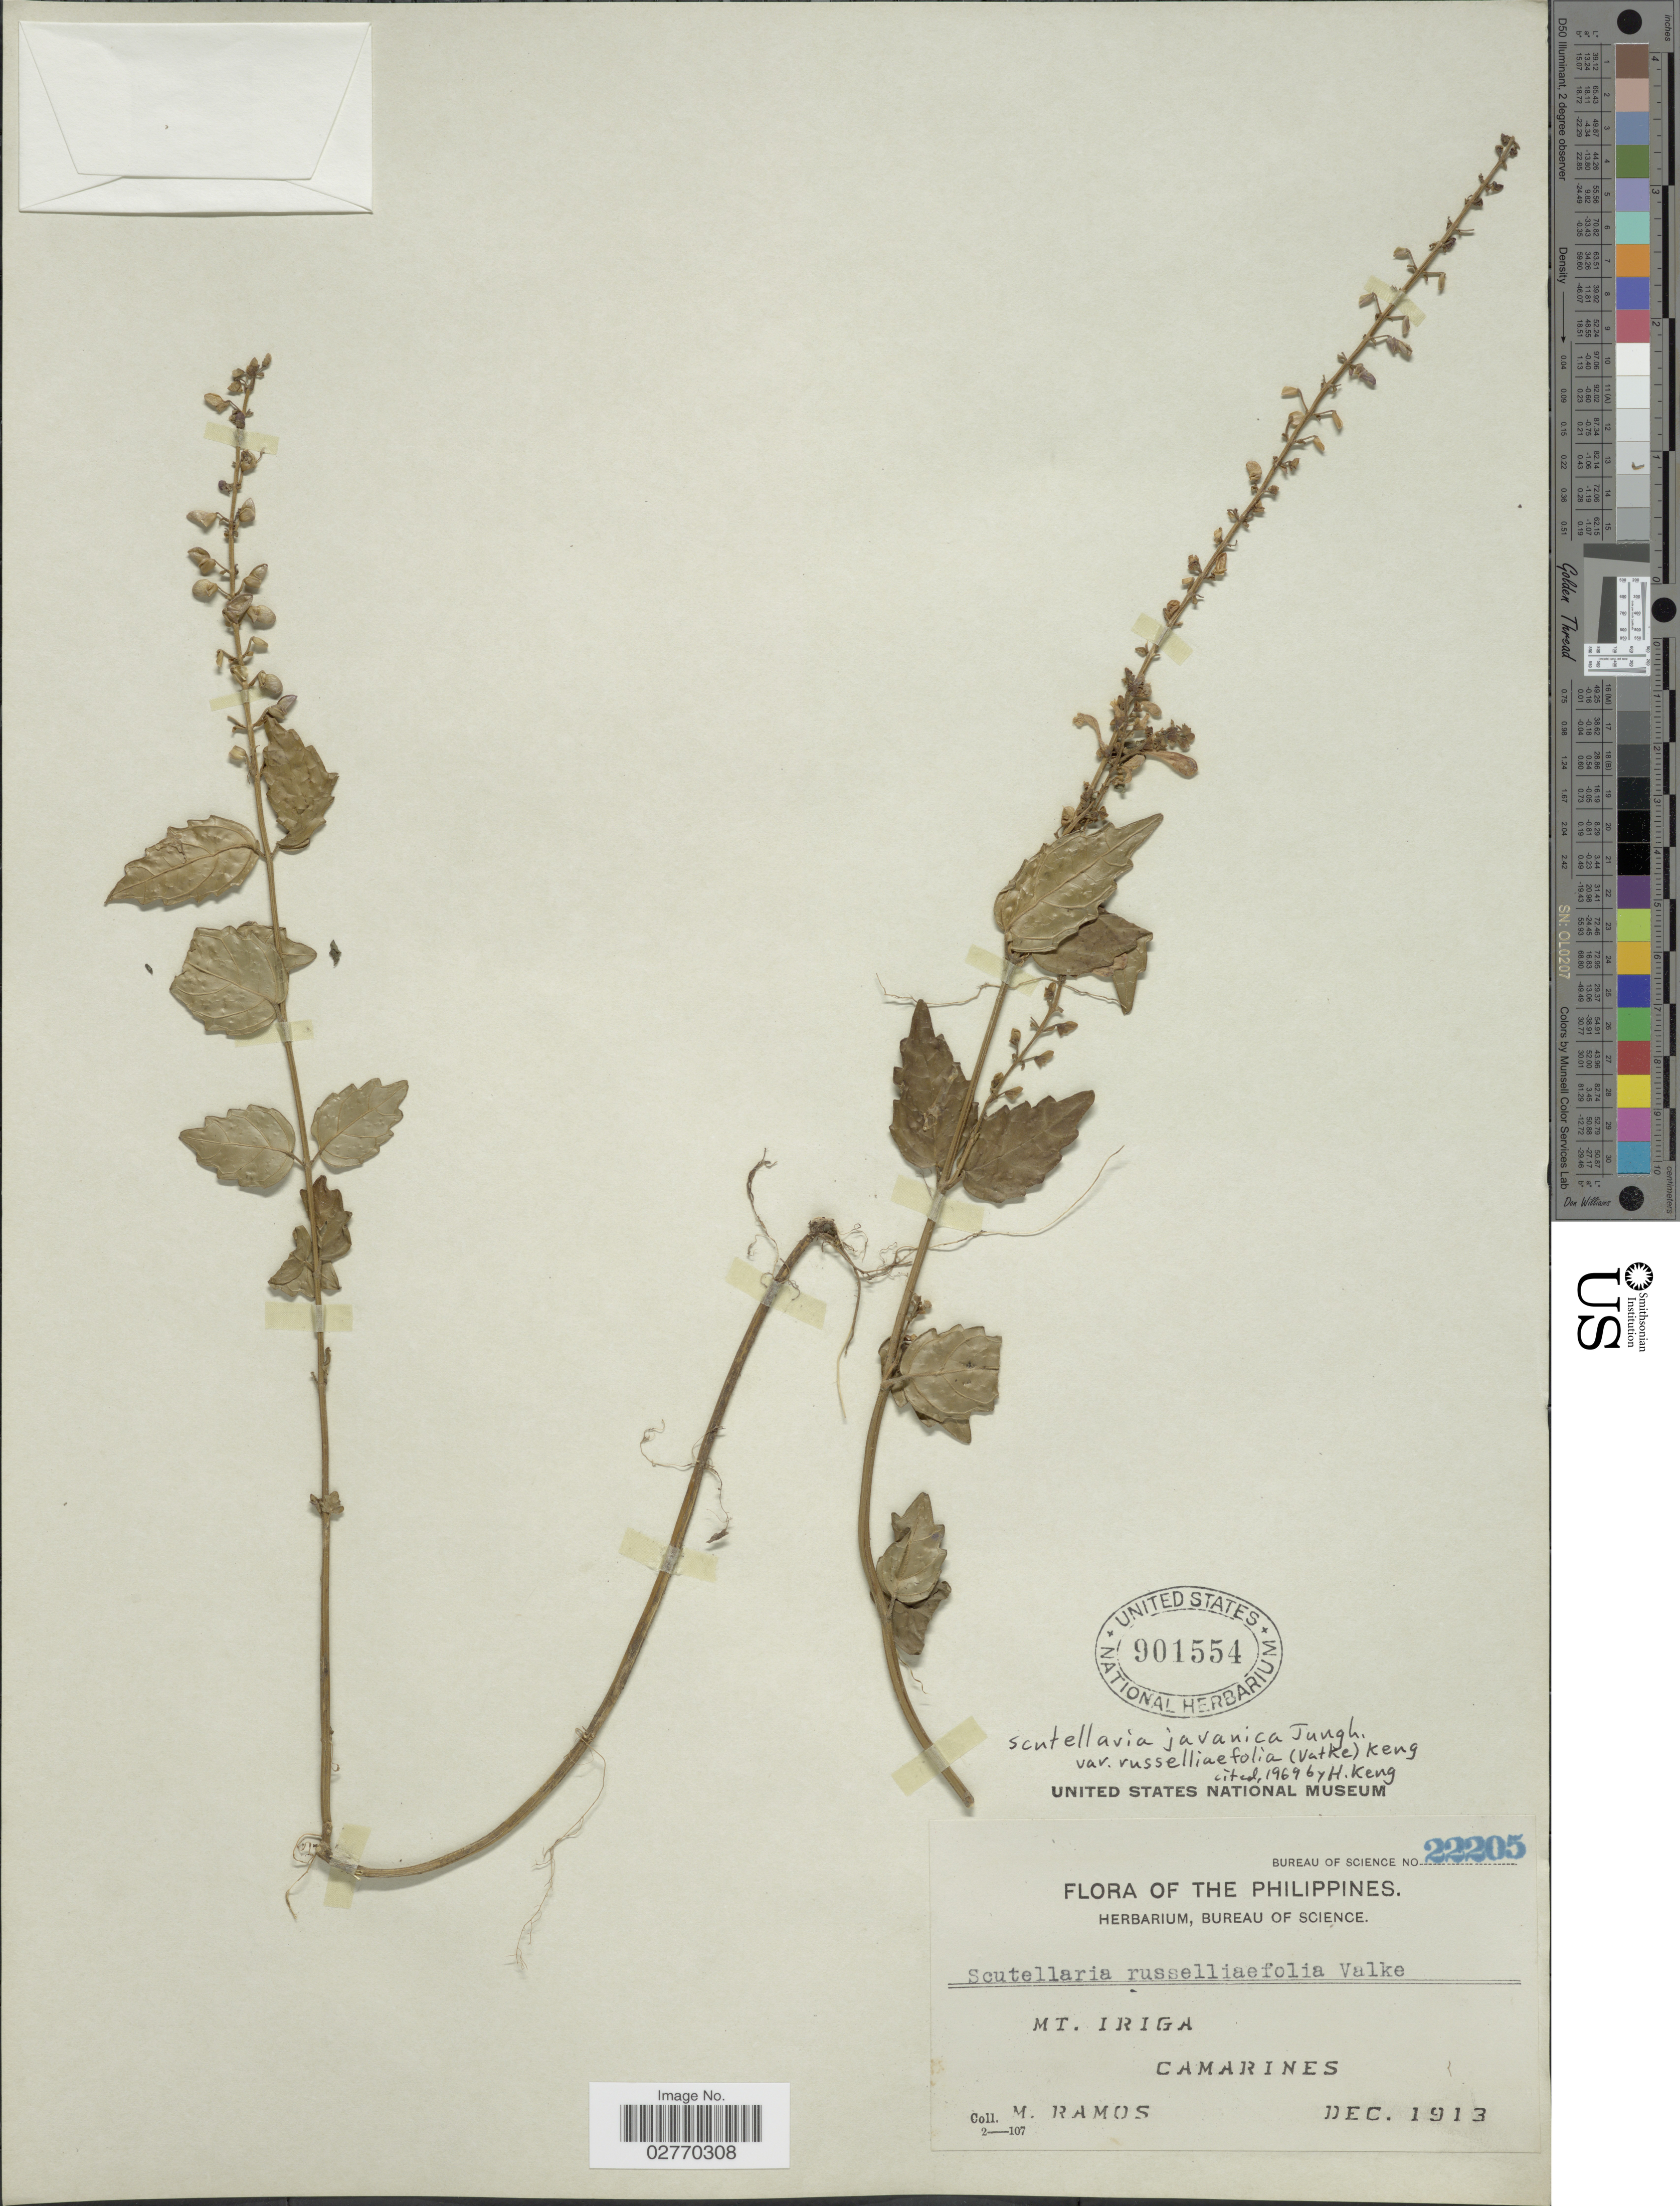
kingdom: Plantae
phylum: Tracheophyta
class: Magnoliopsida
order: Lamiales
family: Lamiaceae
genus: Scutellaria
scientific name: Scutellaria javanica var. russelliifolia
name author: (Vatke) H. Keng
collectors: M. Ramos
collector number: Bureau of Science 22205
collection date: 1913-12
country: Philippines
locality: Mt. Iriga. Camarines.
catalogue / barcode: US 901554